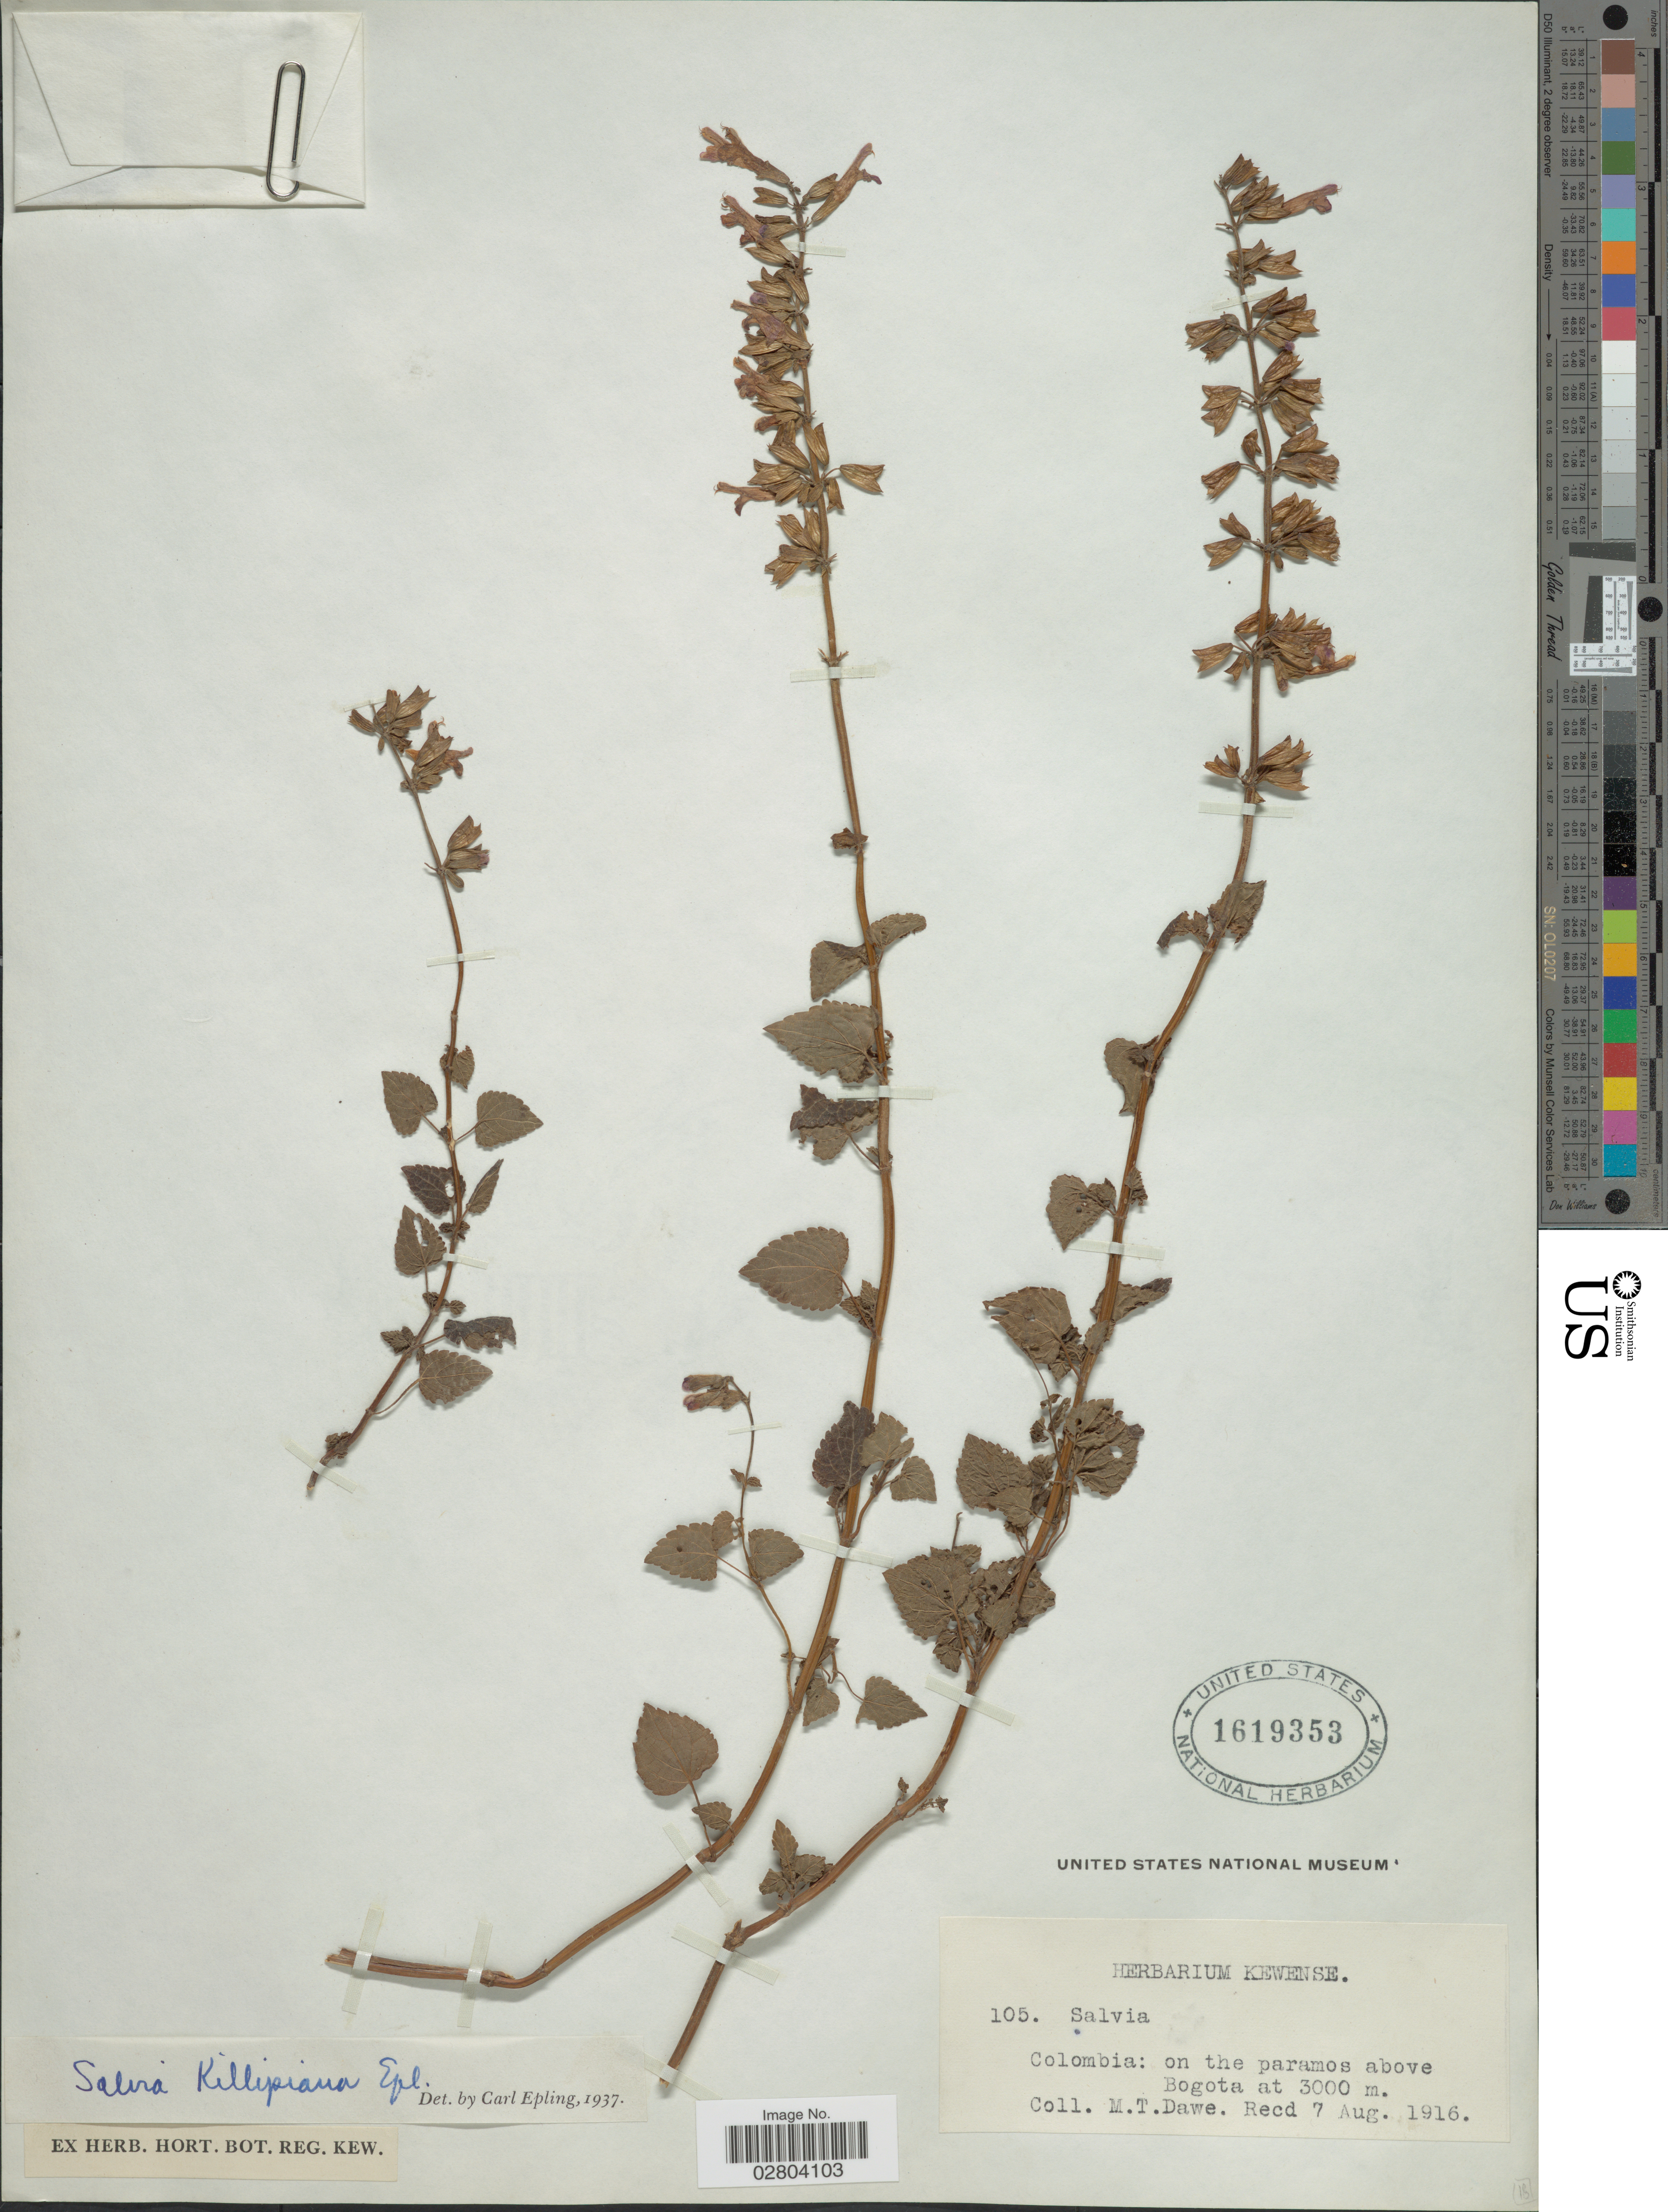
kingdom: Plantae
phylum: Tracheophyta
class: Magnoliopsida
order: Lamiales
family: Lamiaceae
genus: Salvia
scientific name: Salvia carnea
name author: Kunth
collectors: M. T. Dawe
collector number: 105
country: Colombia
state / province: Bogota D.C.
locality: On the paramos above Bogota.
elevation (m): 3000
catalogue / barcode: US 1619353